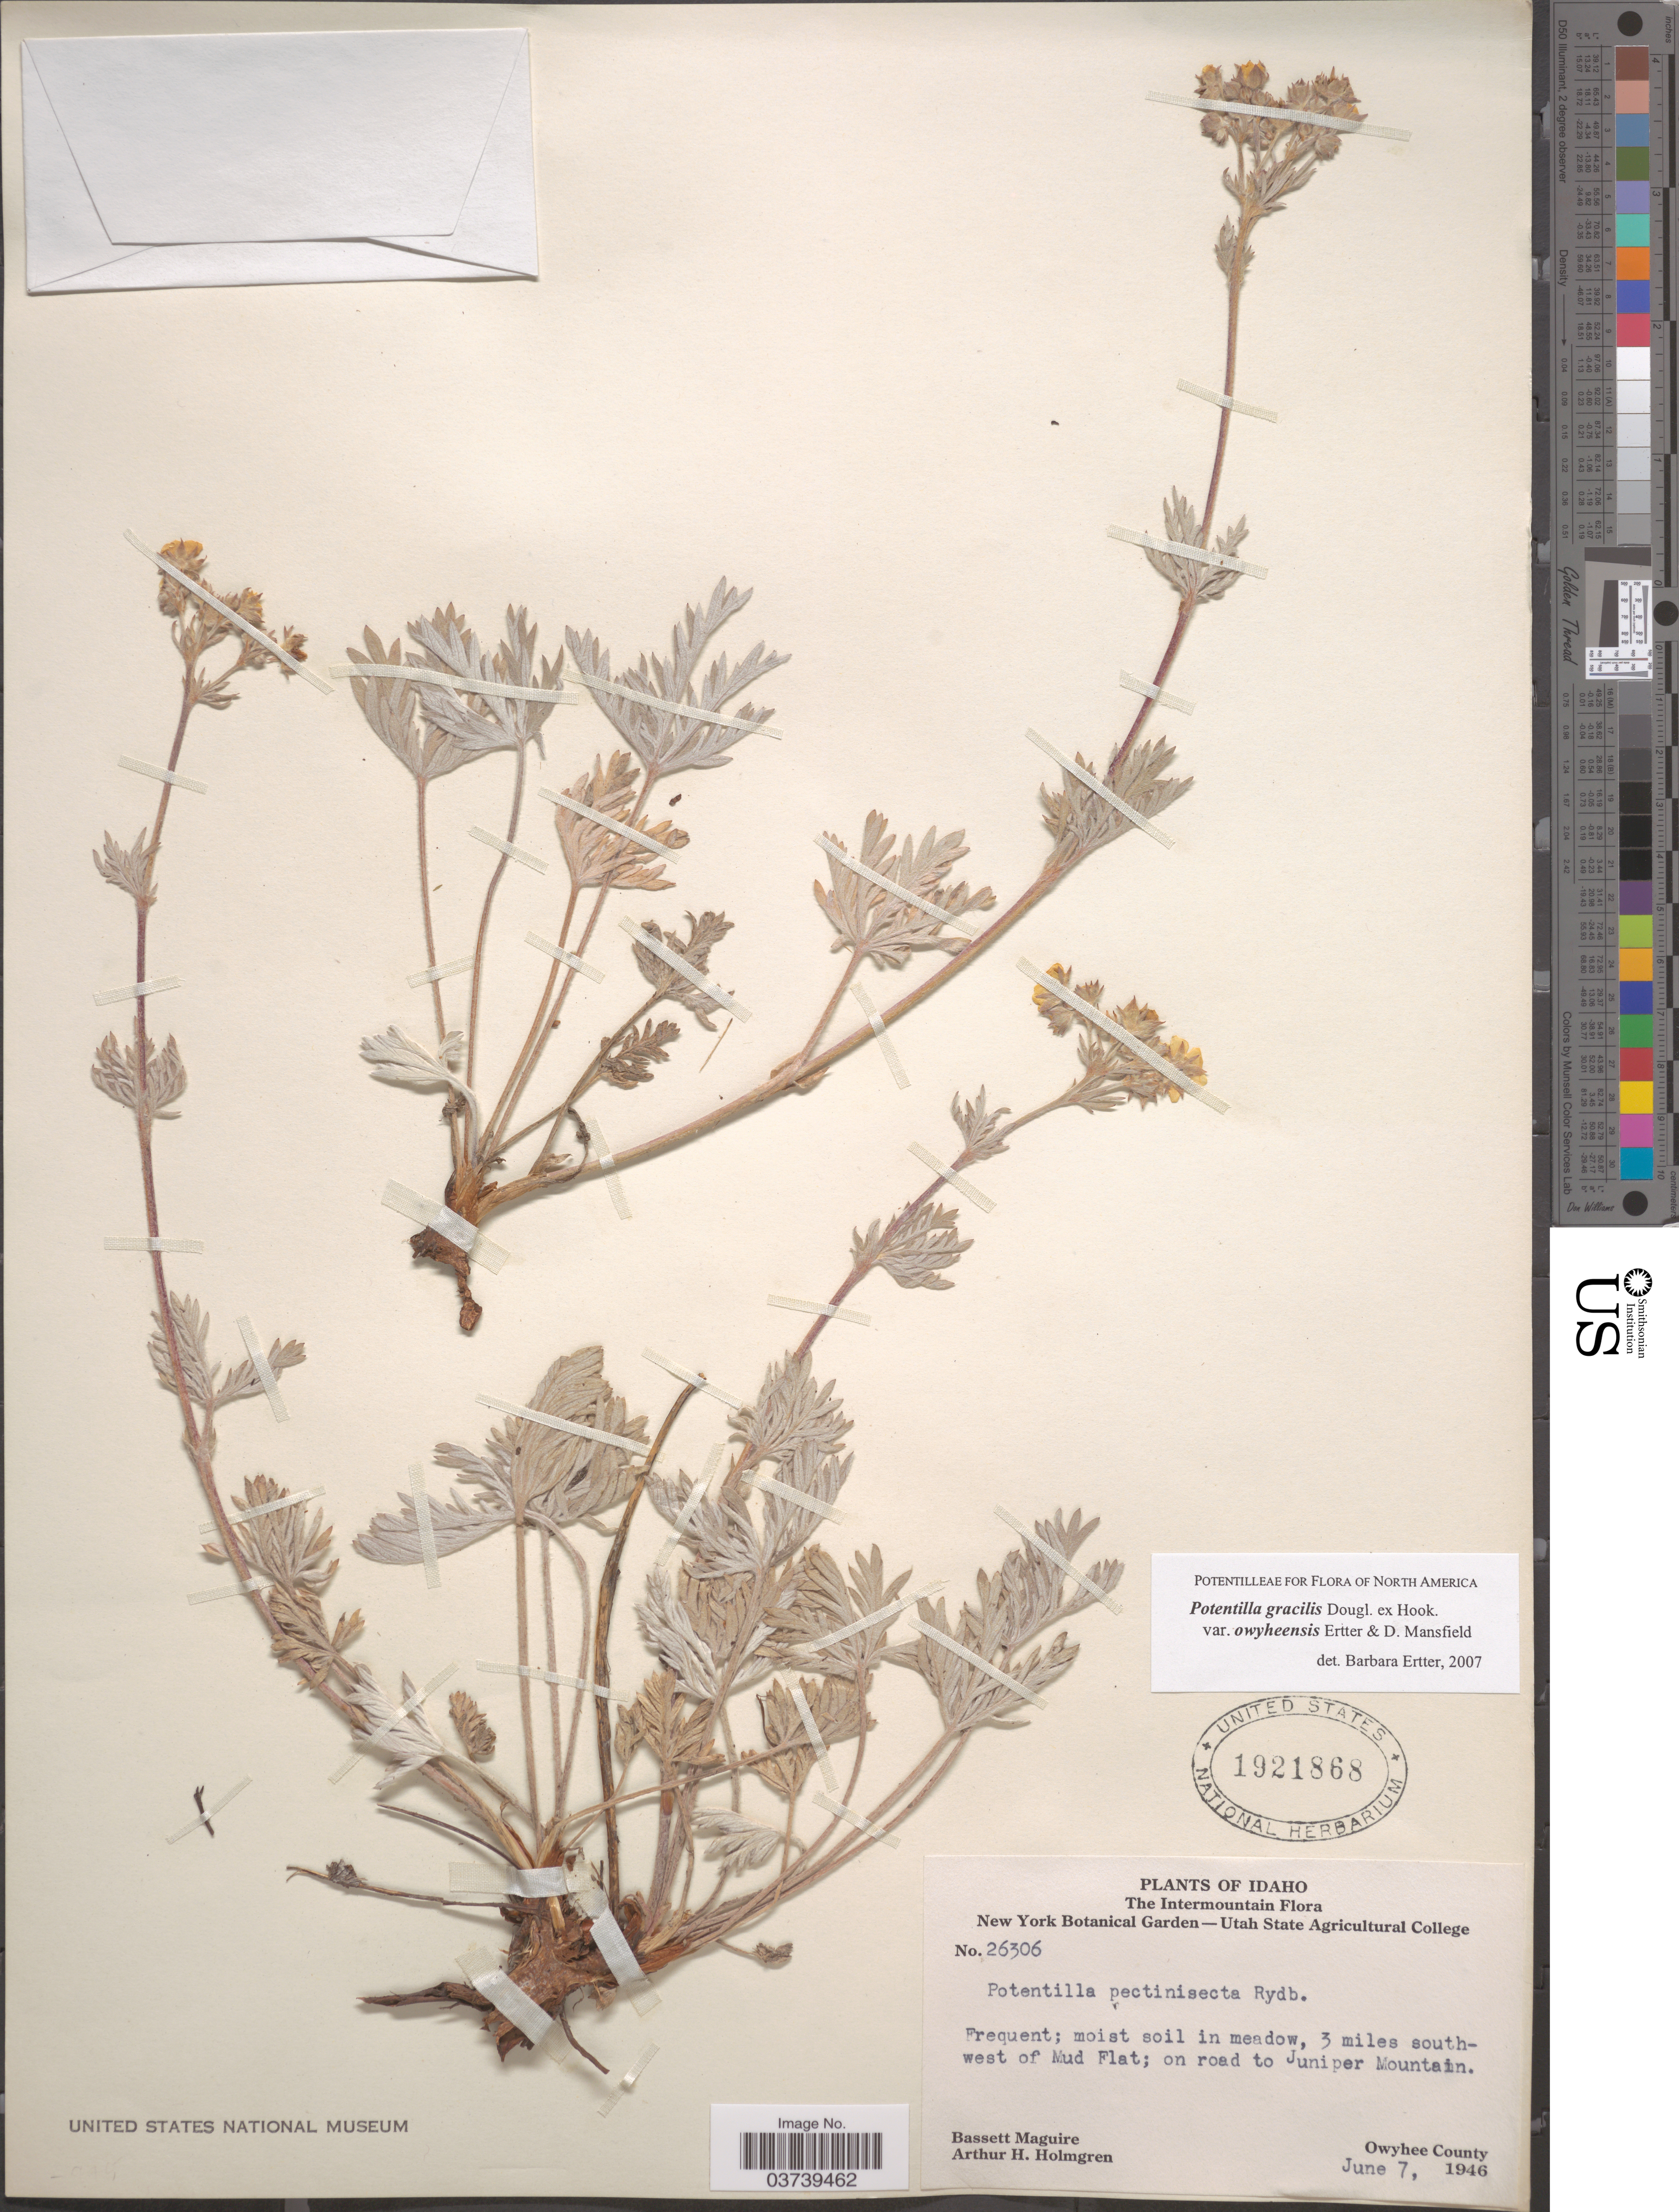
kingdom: Plantae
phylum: Tracheophyta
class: Magnoliopsida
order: Rosales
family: Rosaceae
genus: Potentilla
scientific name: Potentilla gracilis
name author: Douglas ex Hook.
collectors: B. Maguire & A. H. Holmgren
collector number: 26306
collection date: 1946-06-07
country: United States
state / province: Idaho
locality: The Intermountain. 3 miles southwest of Mud Flat; on road to Juniper Mountain. Owyhee County.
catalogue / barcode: US 1921868